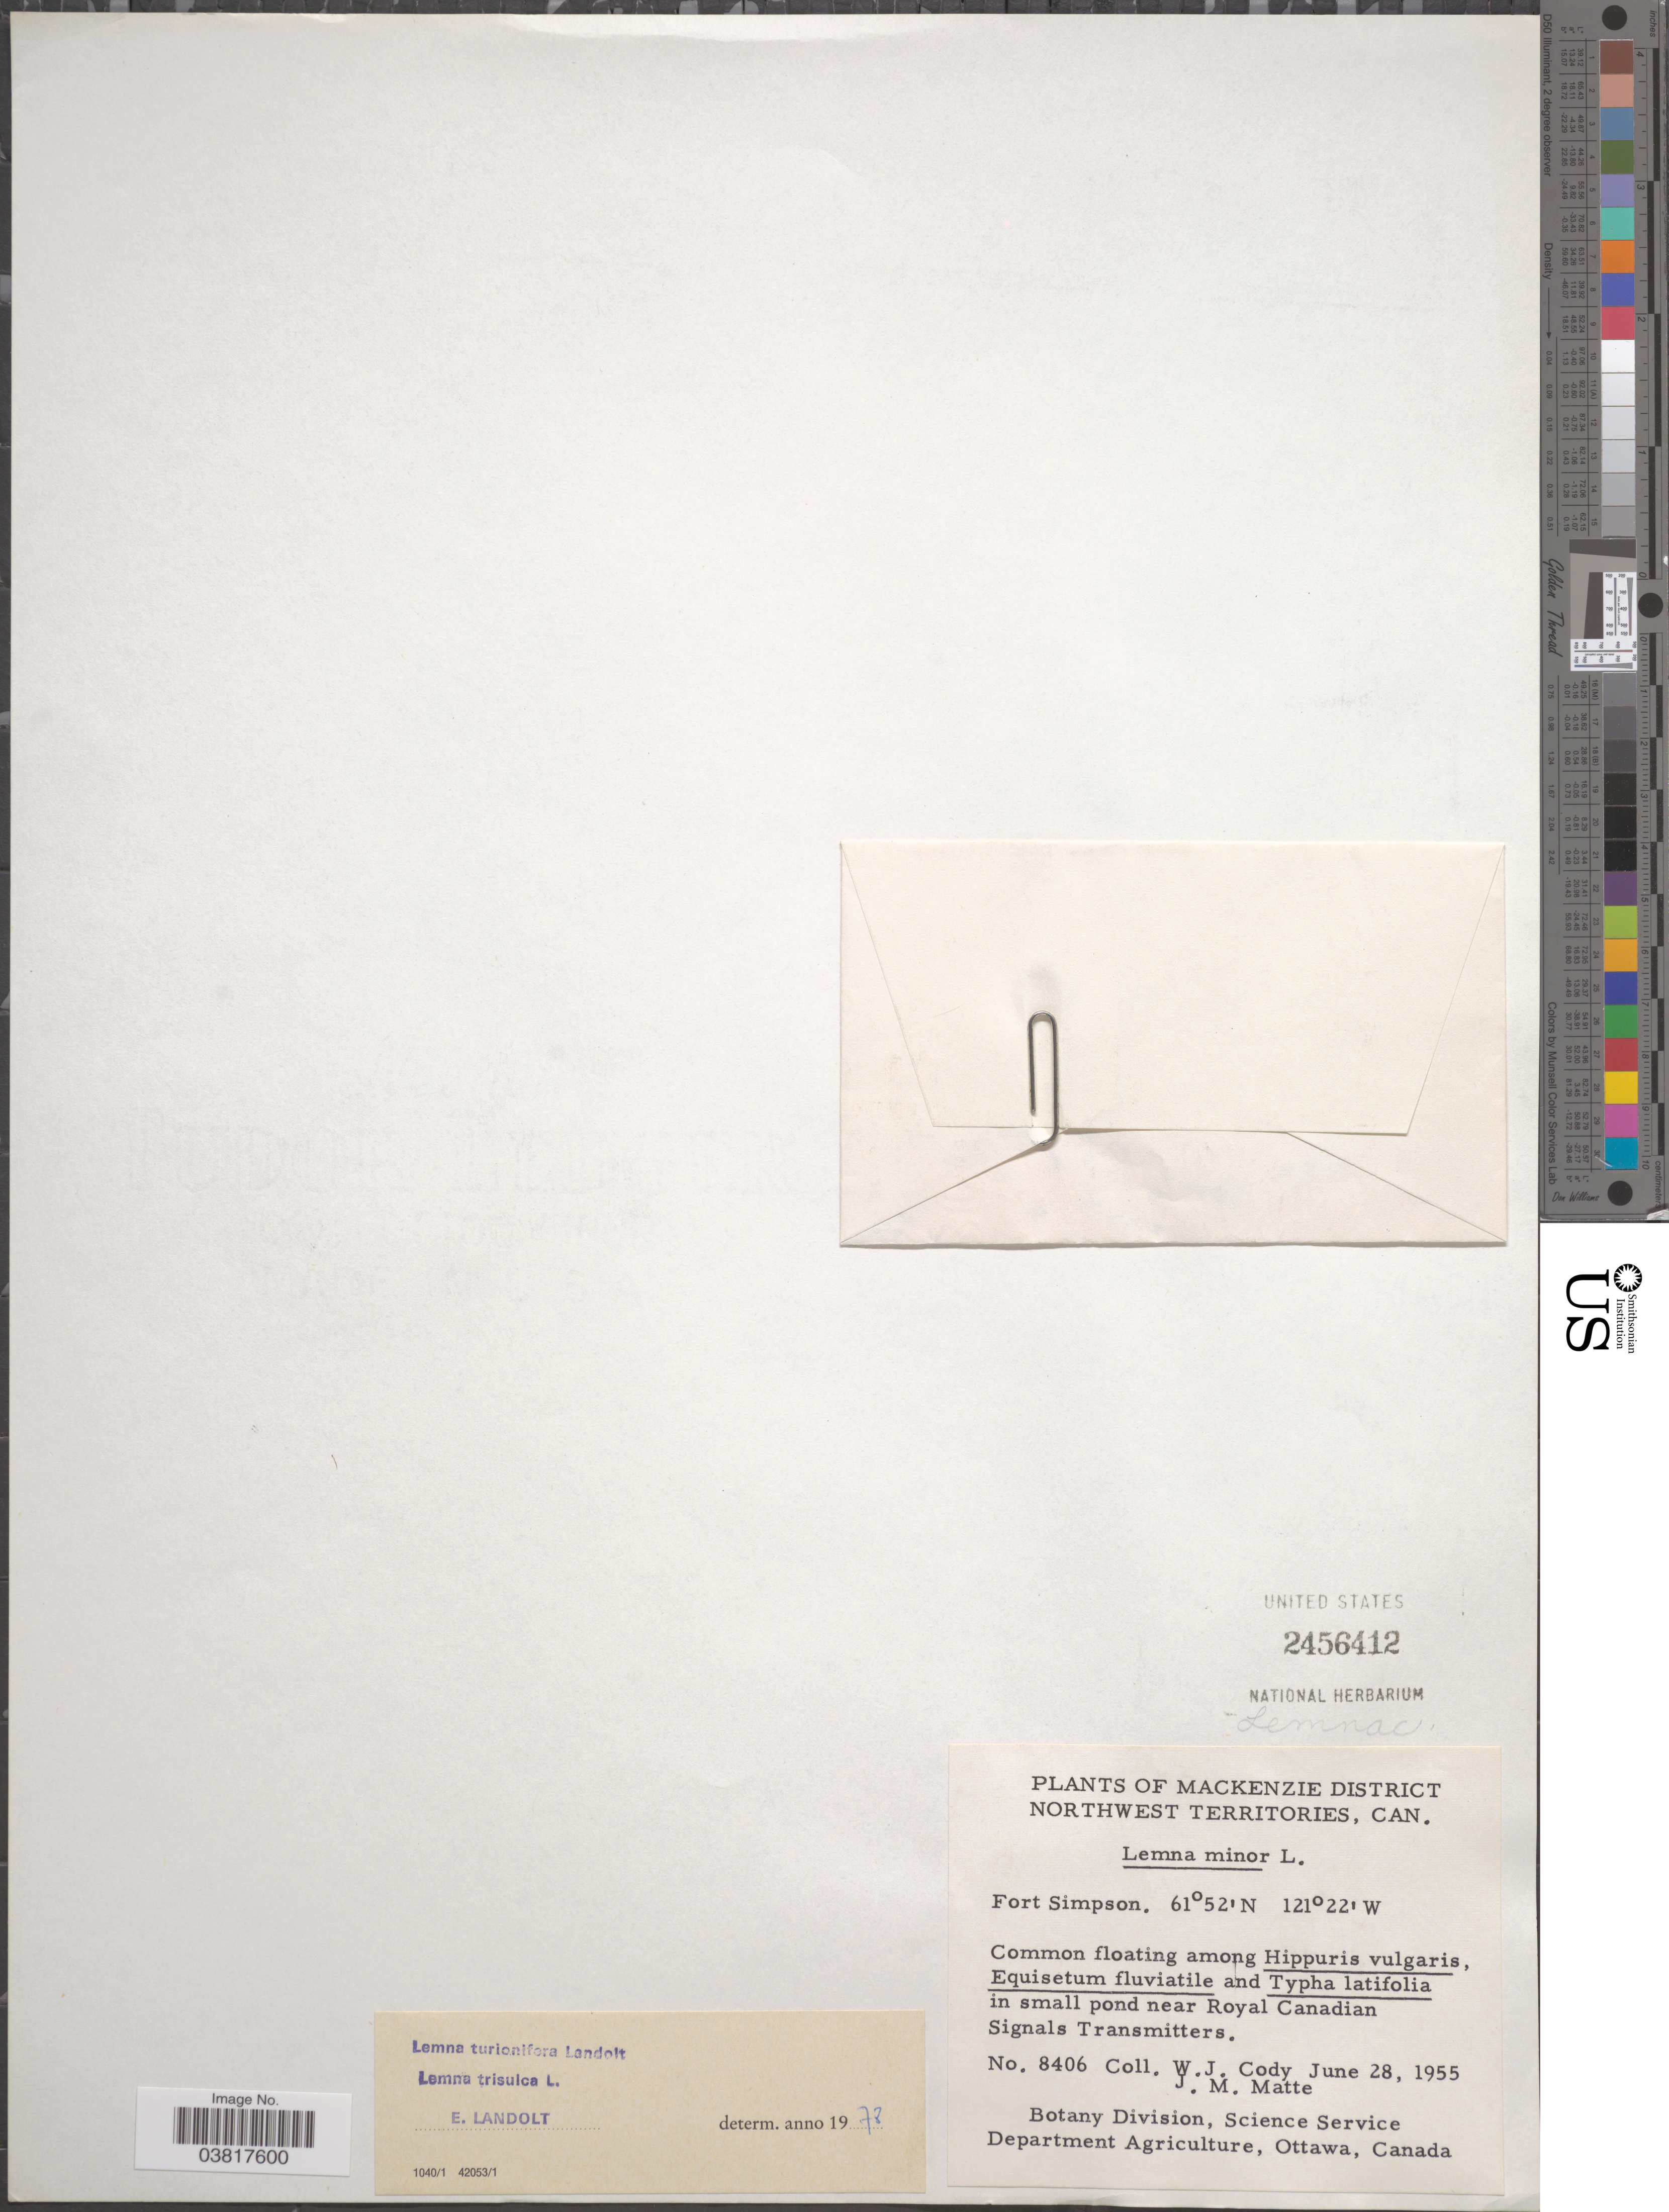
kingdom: Plantae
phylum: Tracheophyta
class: Liliopsida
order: Alismatales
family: Araceae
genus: Lemna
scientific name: Lemna turionifera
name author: Landolt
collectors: W. Cody & J. Matte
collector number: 8406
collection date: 1955-06-28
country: Canada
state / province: Northwest Territories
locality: Mackenzie District. Fort Simpson. Near Royal Canadian Signals Transmitters.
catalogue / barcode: US 2456412